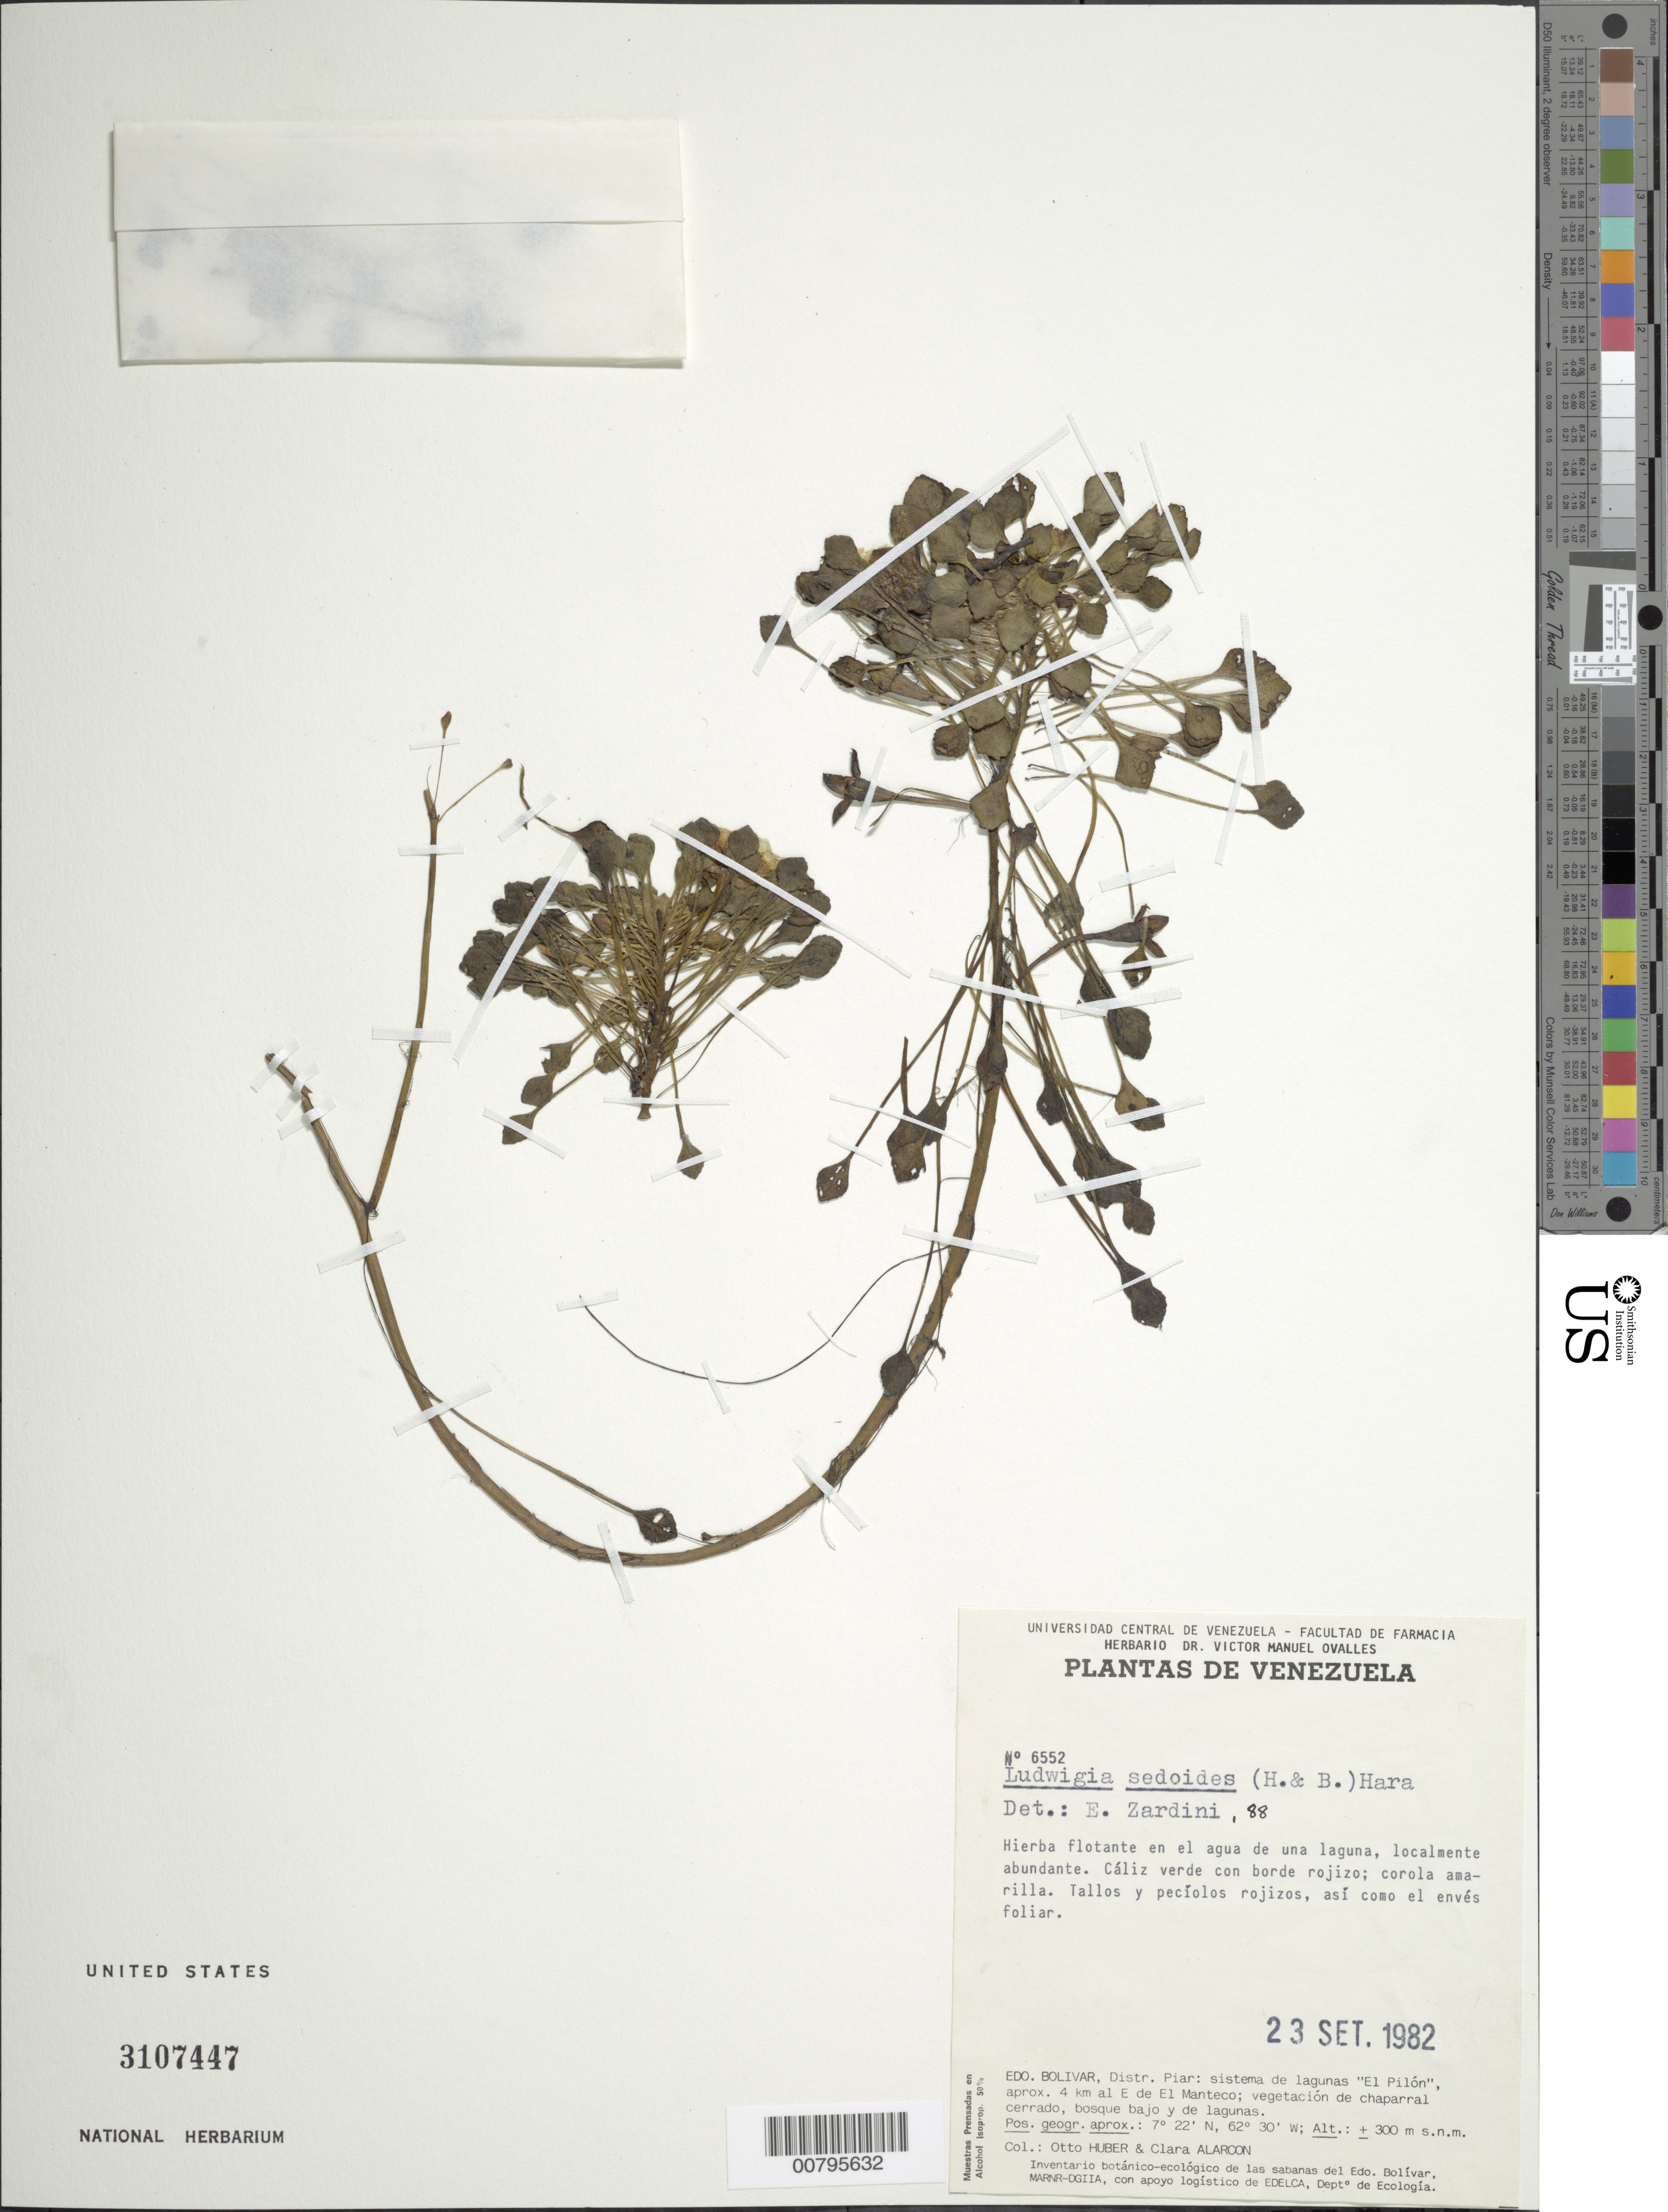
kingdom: Plantae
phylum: Tracheophyta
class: Magnoliopsida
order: Myrtales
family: Onagraceae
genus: Ludwigia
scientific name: Ludwigia sedoides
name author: (Humb. & Bonpl.) H. Hara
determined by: Zardini, E. M.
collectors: O. Huber & C. Alarcon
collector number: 6552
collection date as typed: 23-Sep-82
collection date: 1982-09-23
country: Venezuela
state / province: Bolívar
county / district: Piar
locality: El Manteco, 4 km E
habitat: Vegetación de chaparral cerrado, bosque bajo y de lagunas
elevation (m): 300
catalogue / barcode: US 3107447